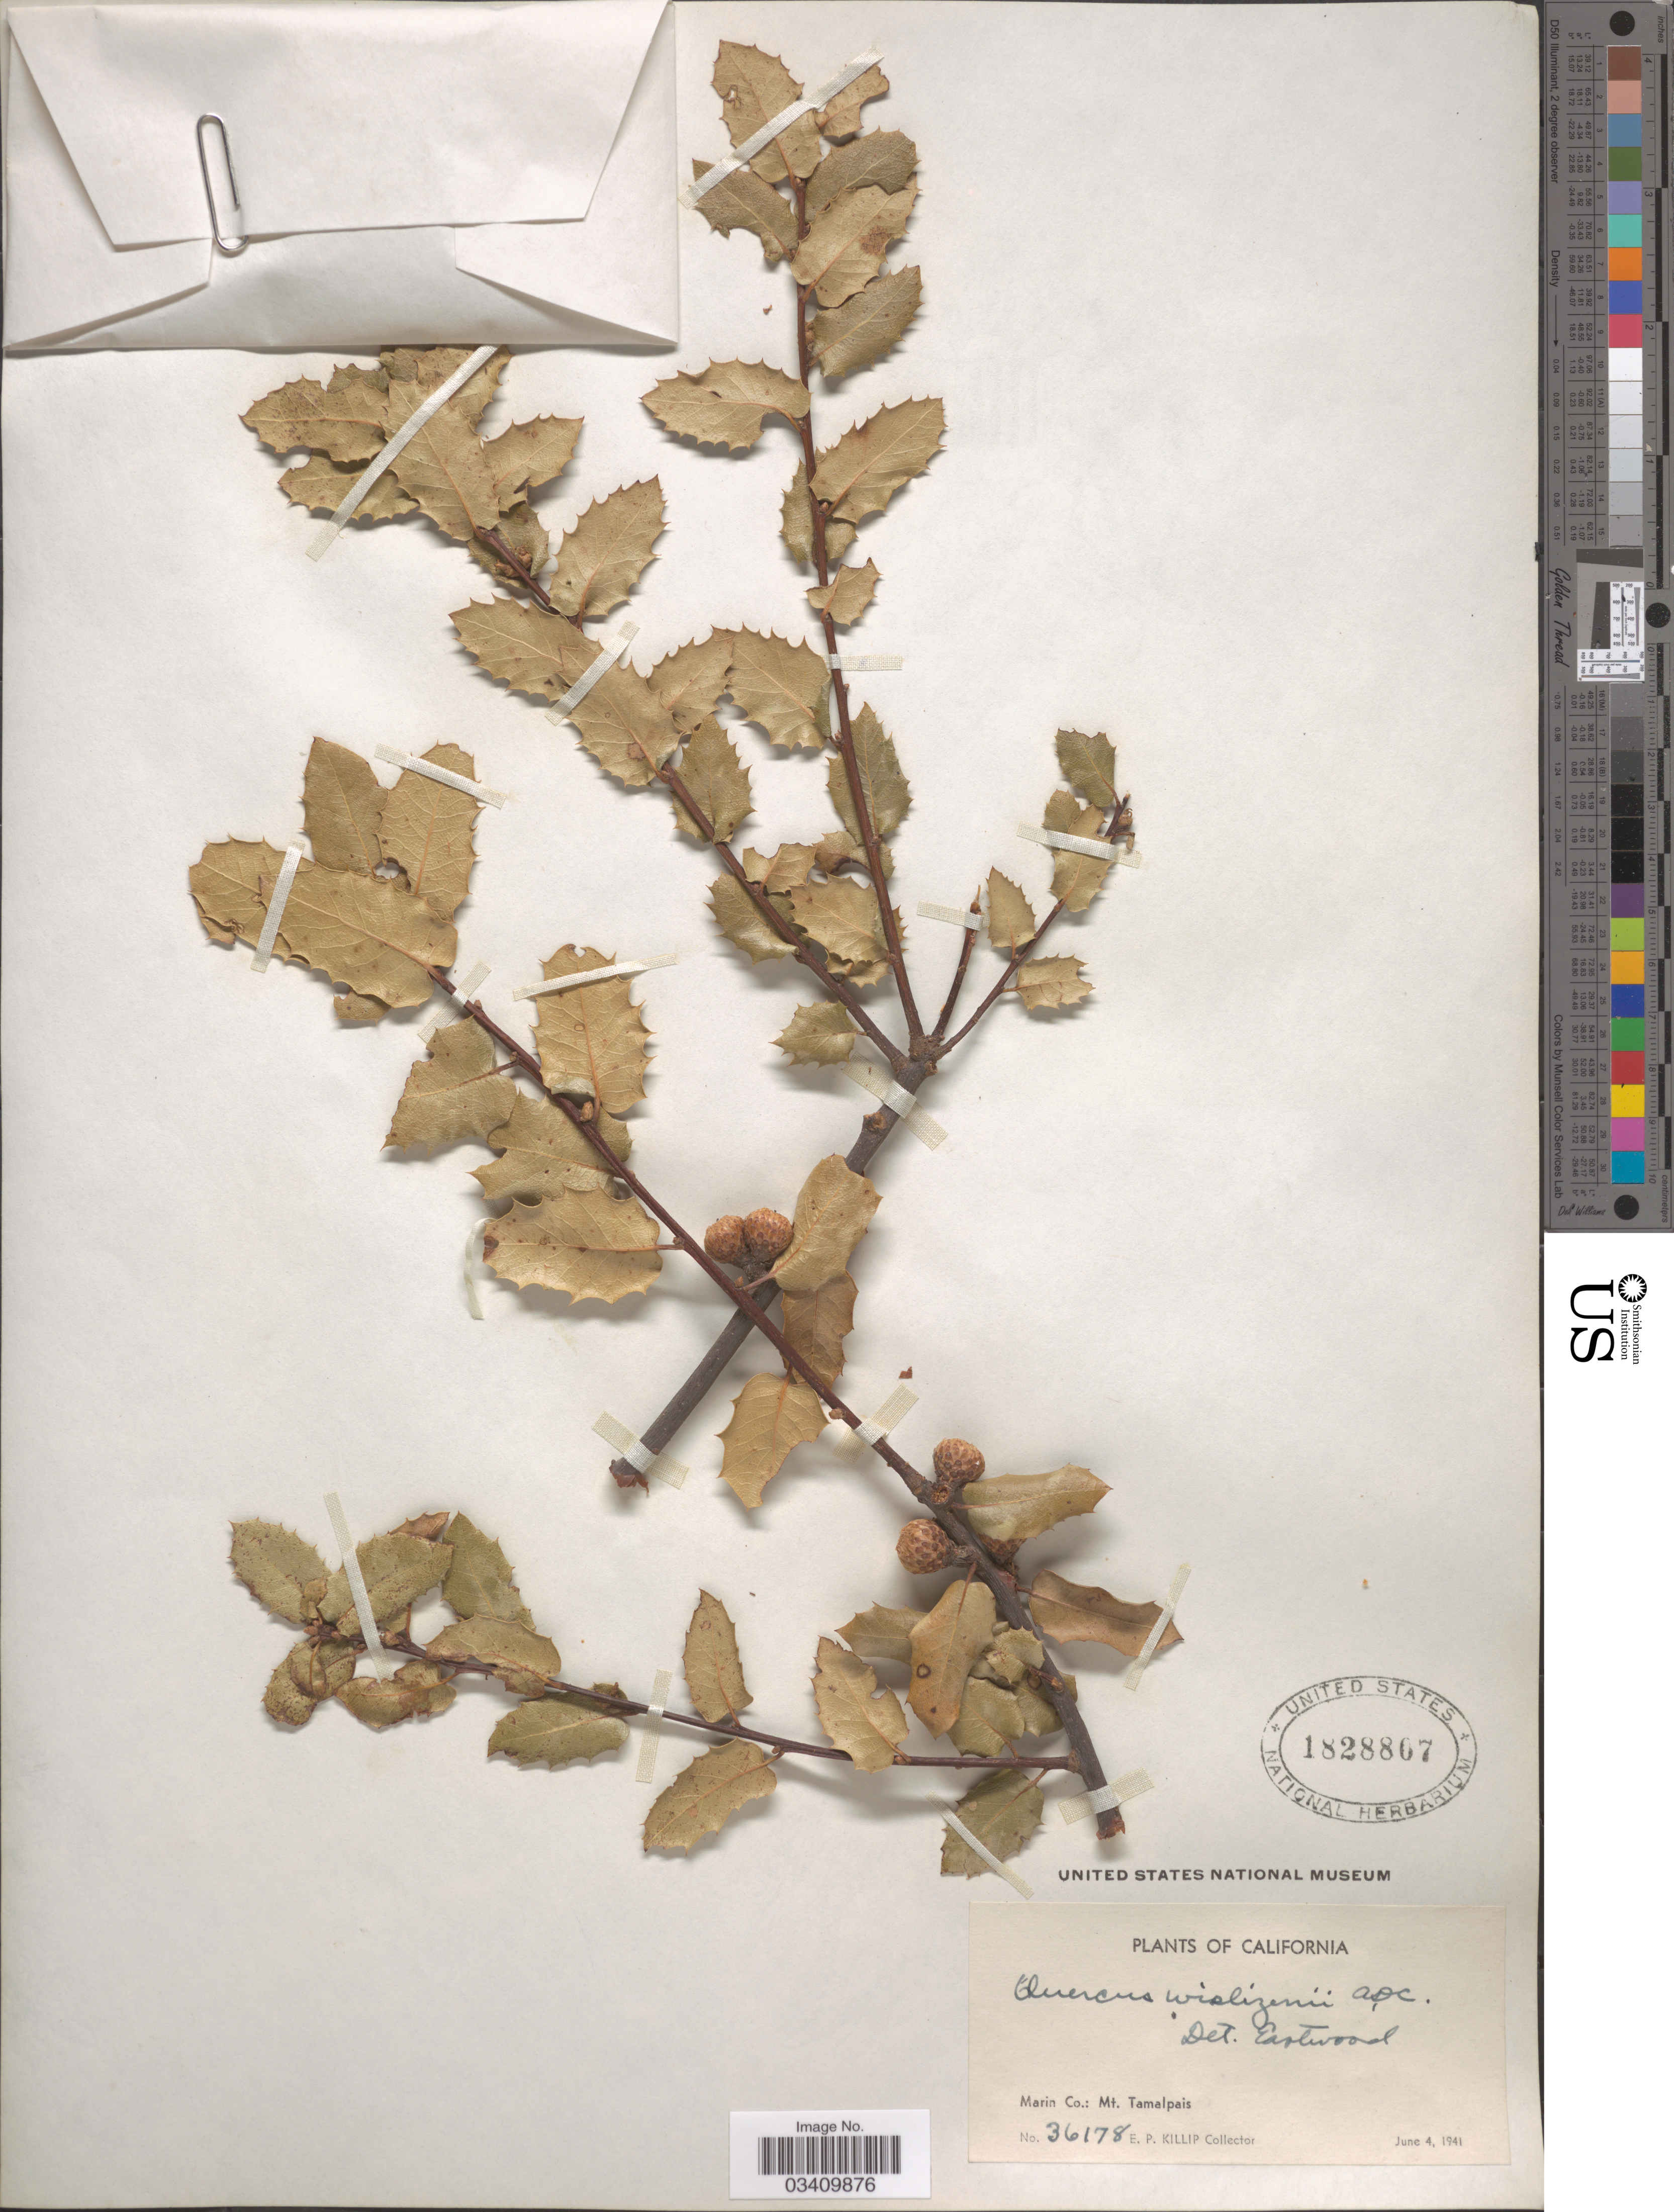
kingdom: Plantae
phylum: Tracheophyta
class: Magnoliopsida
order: Fagales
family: Fagaceae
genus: Quercus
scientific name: Quercus wislizeni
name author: A. DC.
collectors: E. P. Killip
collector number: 36178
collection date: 1941-06-04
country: United States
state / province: California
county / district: Marin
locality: Marin Co.: Mt. Tamalpais.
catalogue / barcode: US 1828807